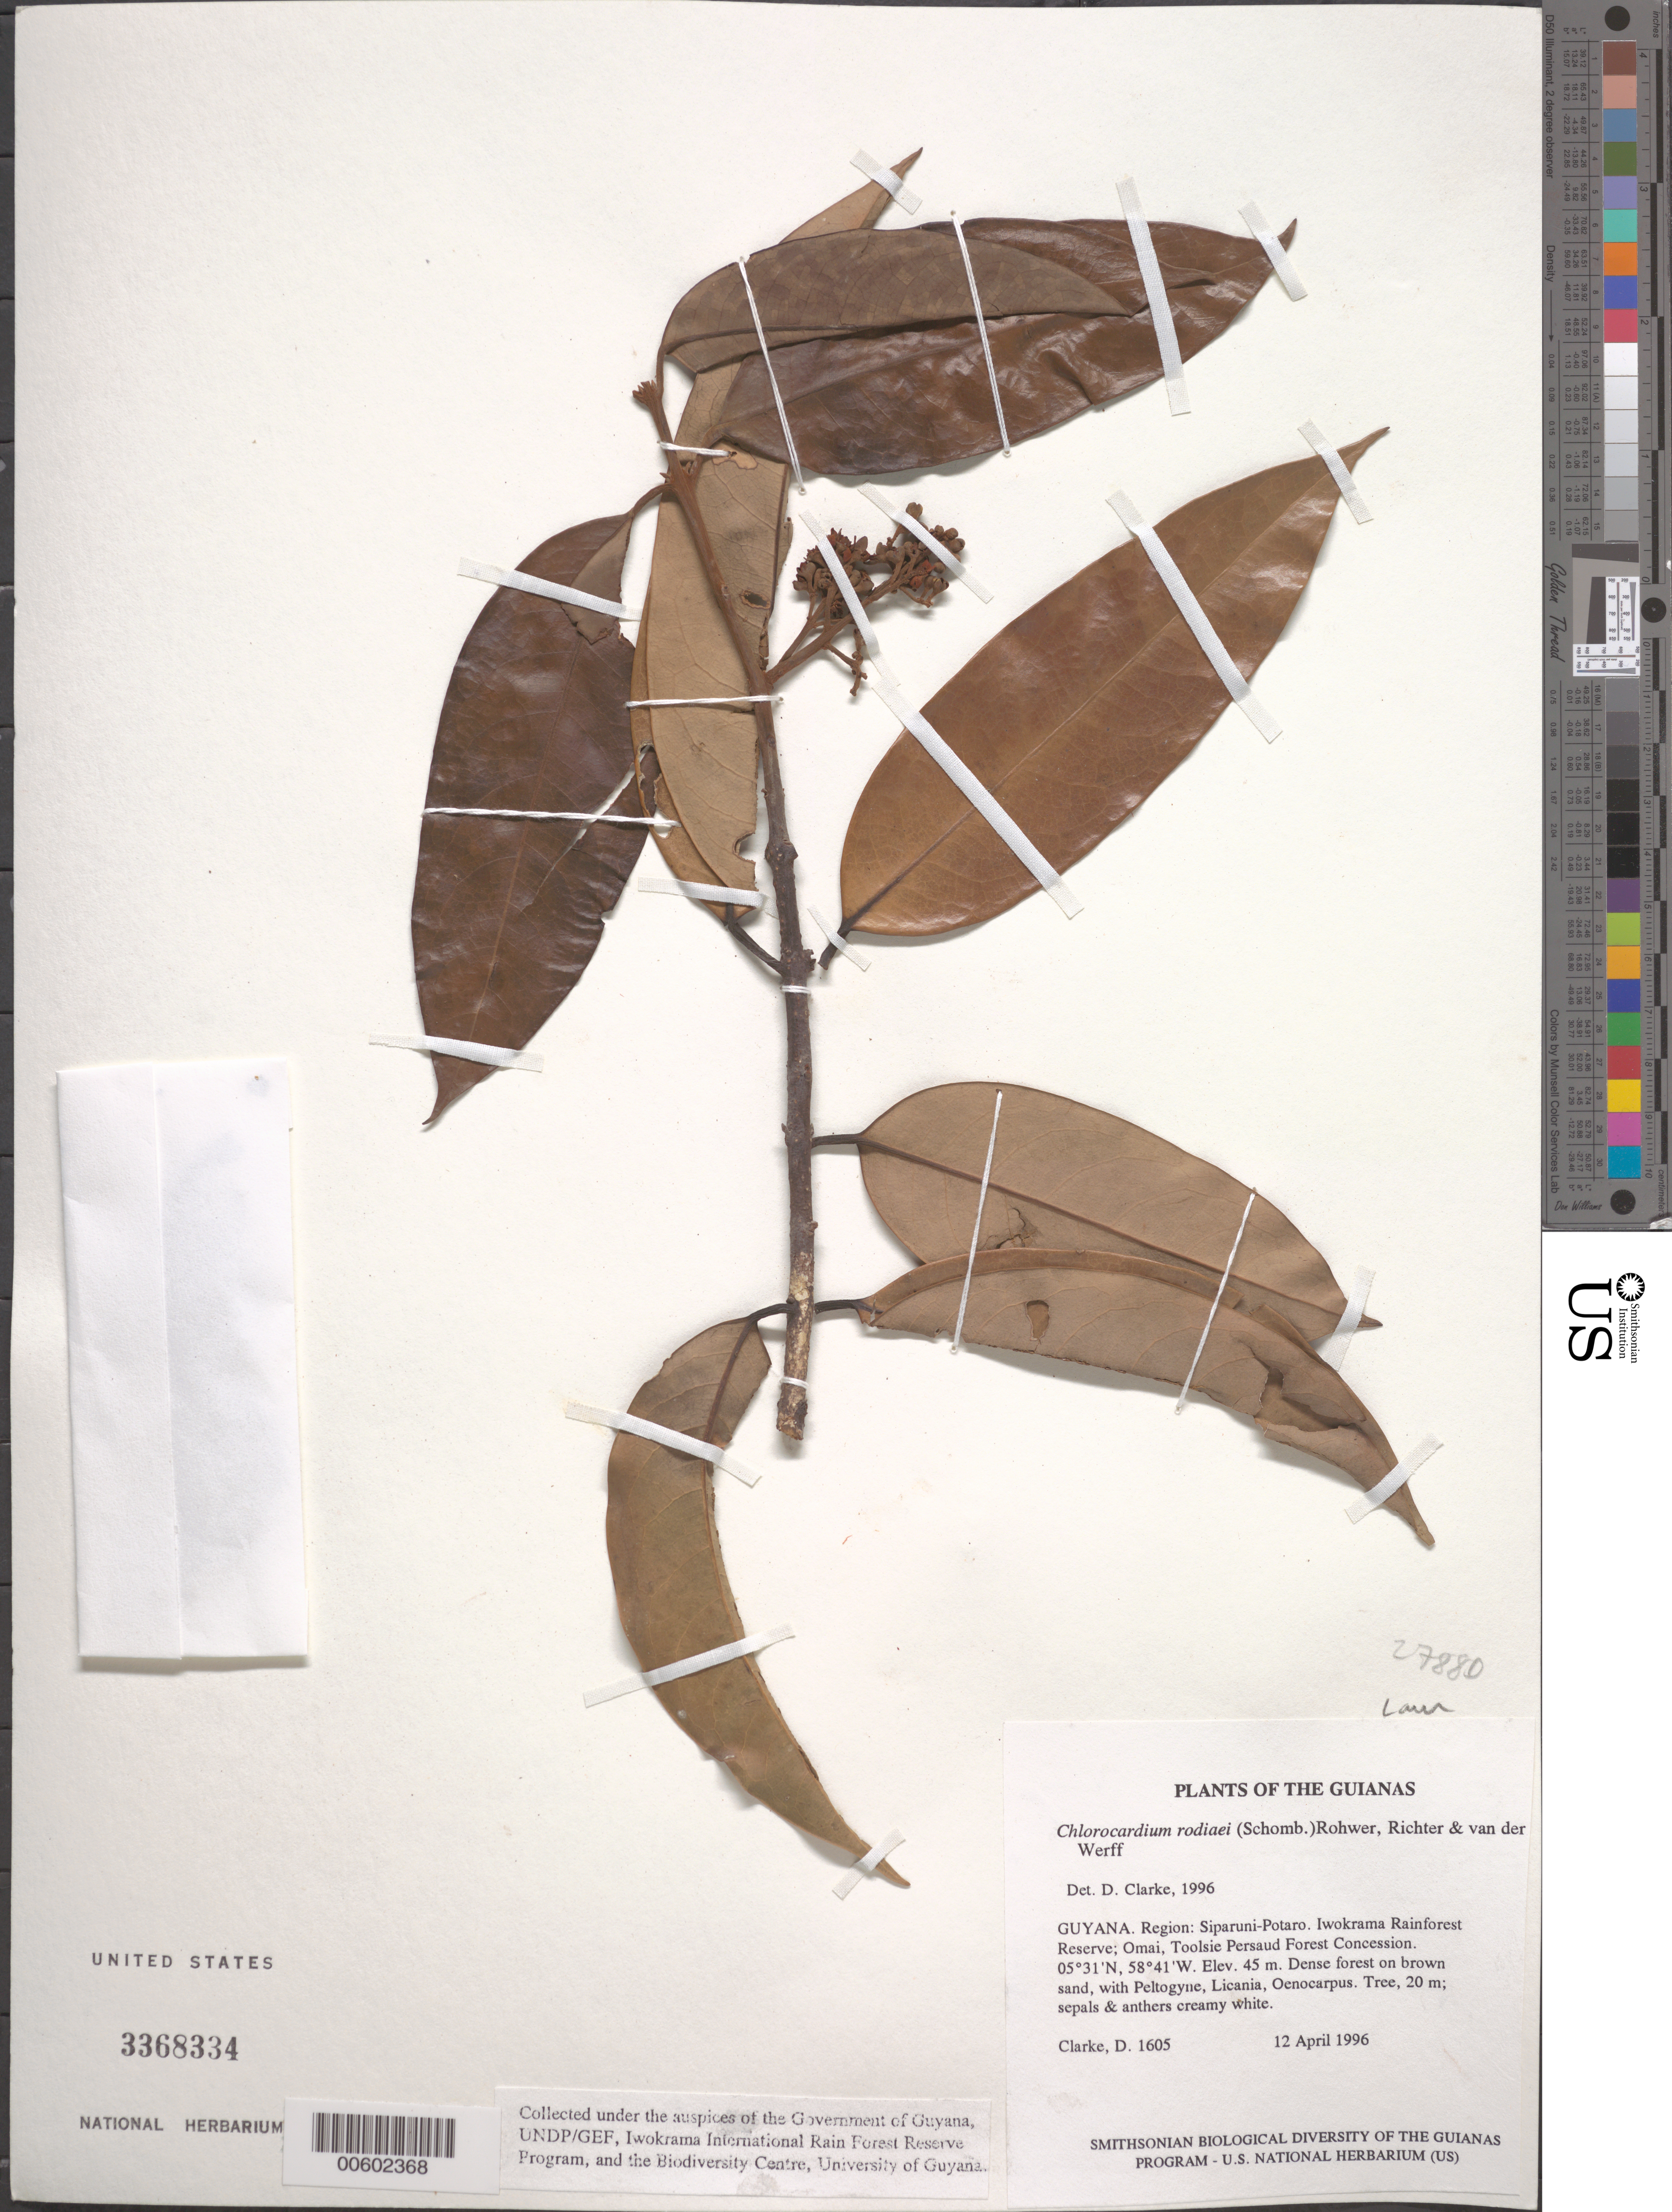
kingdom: Plantae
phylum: Tracheophyta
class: Magnoliopsida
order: Laurales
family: Lauraceae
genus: Chlorocardium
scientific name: Chlorocardium rodiei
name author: (R.H. Schomb.) Rohwer et al.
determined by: Clarke, H. D., University of North Carolina (Asheville)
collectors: H. D. Clarke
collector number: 1605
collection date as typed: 12 April 1996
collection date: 1996-04-12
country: Guyana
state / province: Potaro-Siparuni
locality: Omai, Toolsie Persaud Forest Concession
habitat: Dense forest on brown sand, with Peltogyne, Licania, Oenocarpus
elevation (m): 45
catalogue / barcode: US 3368334